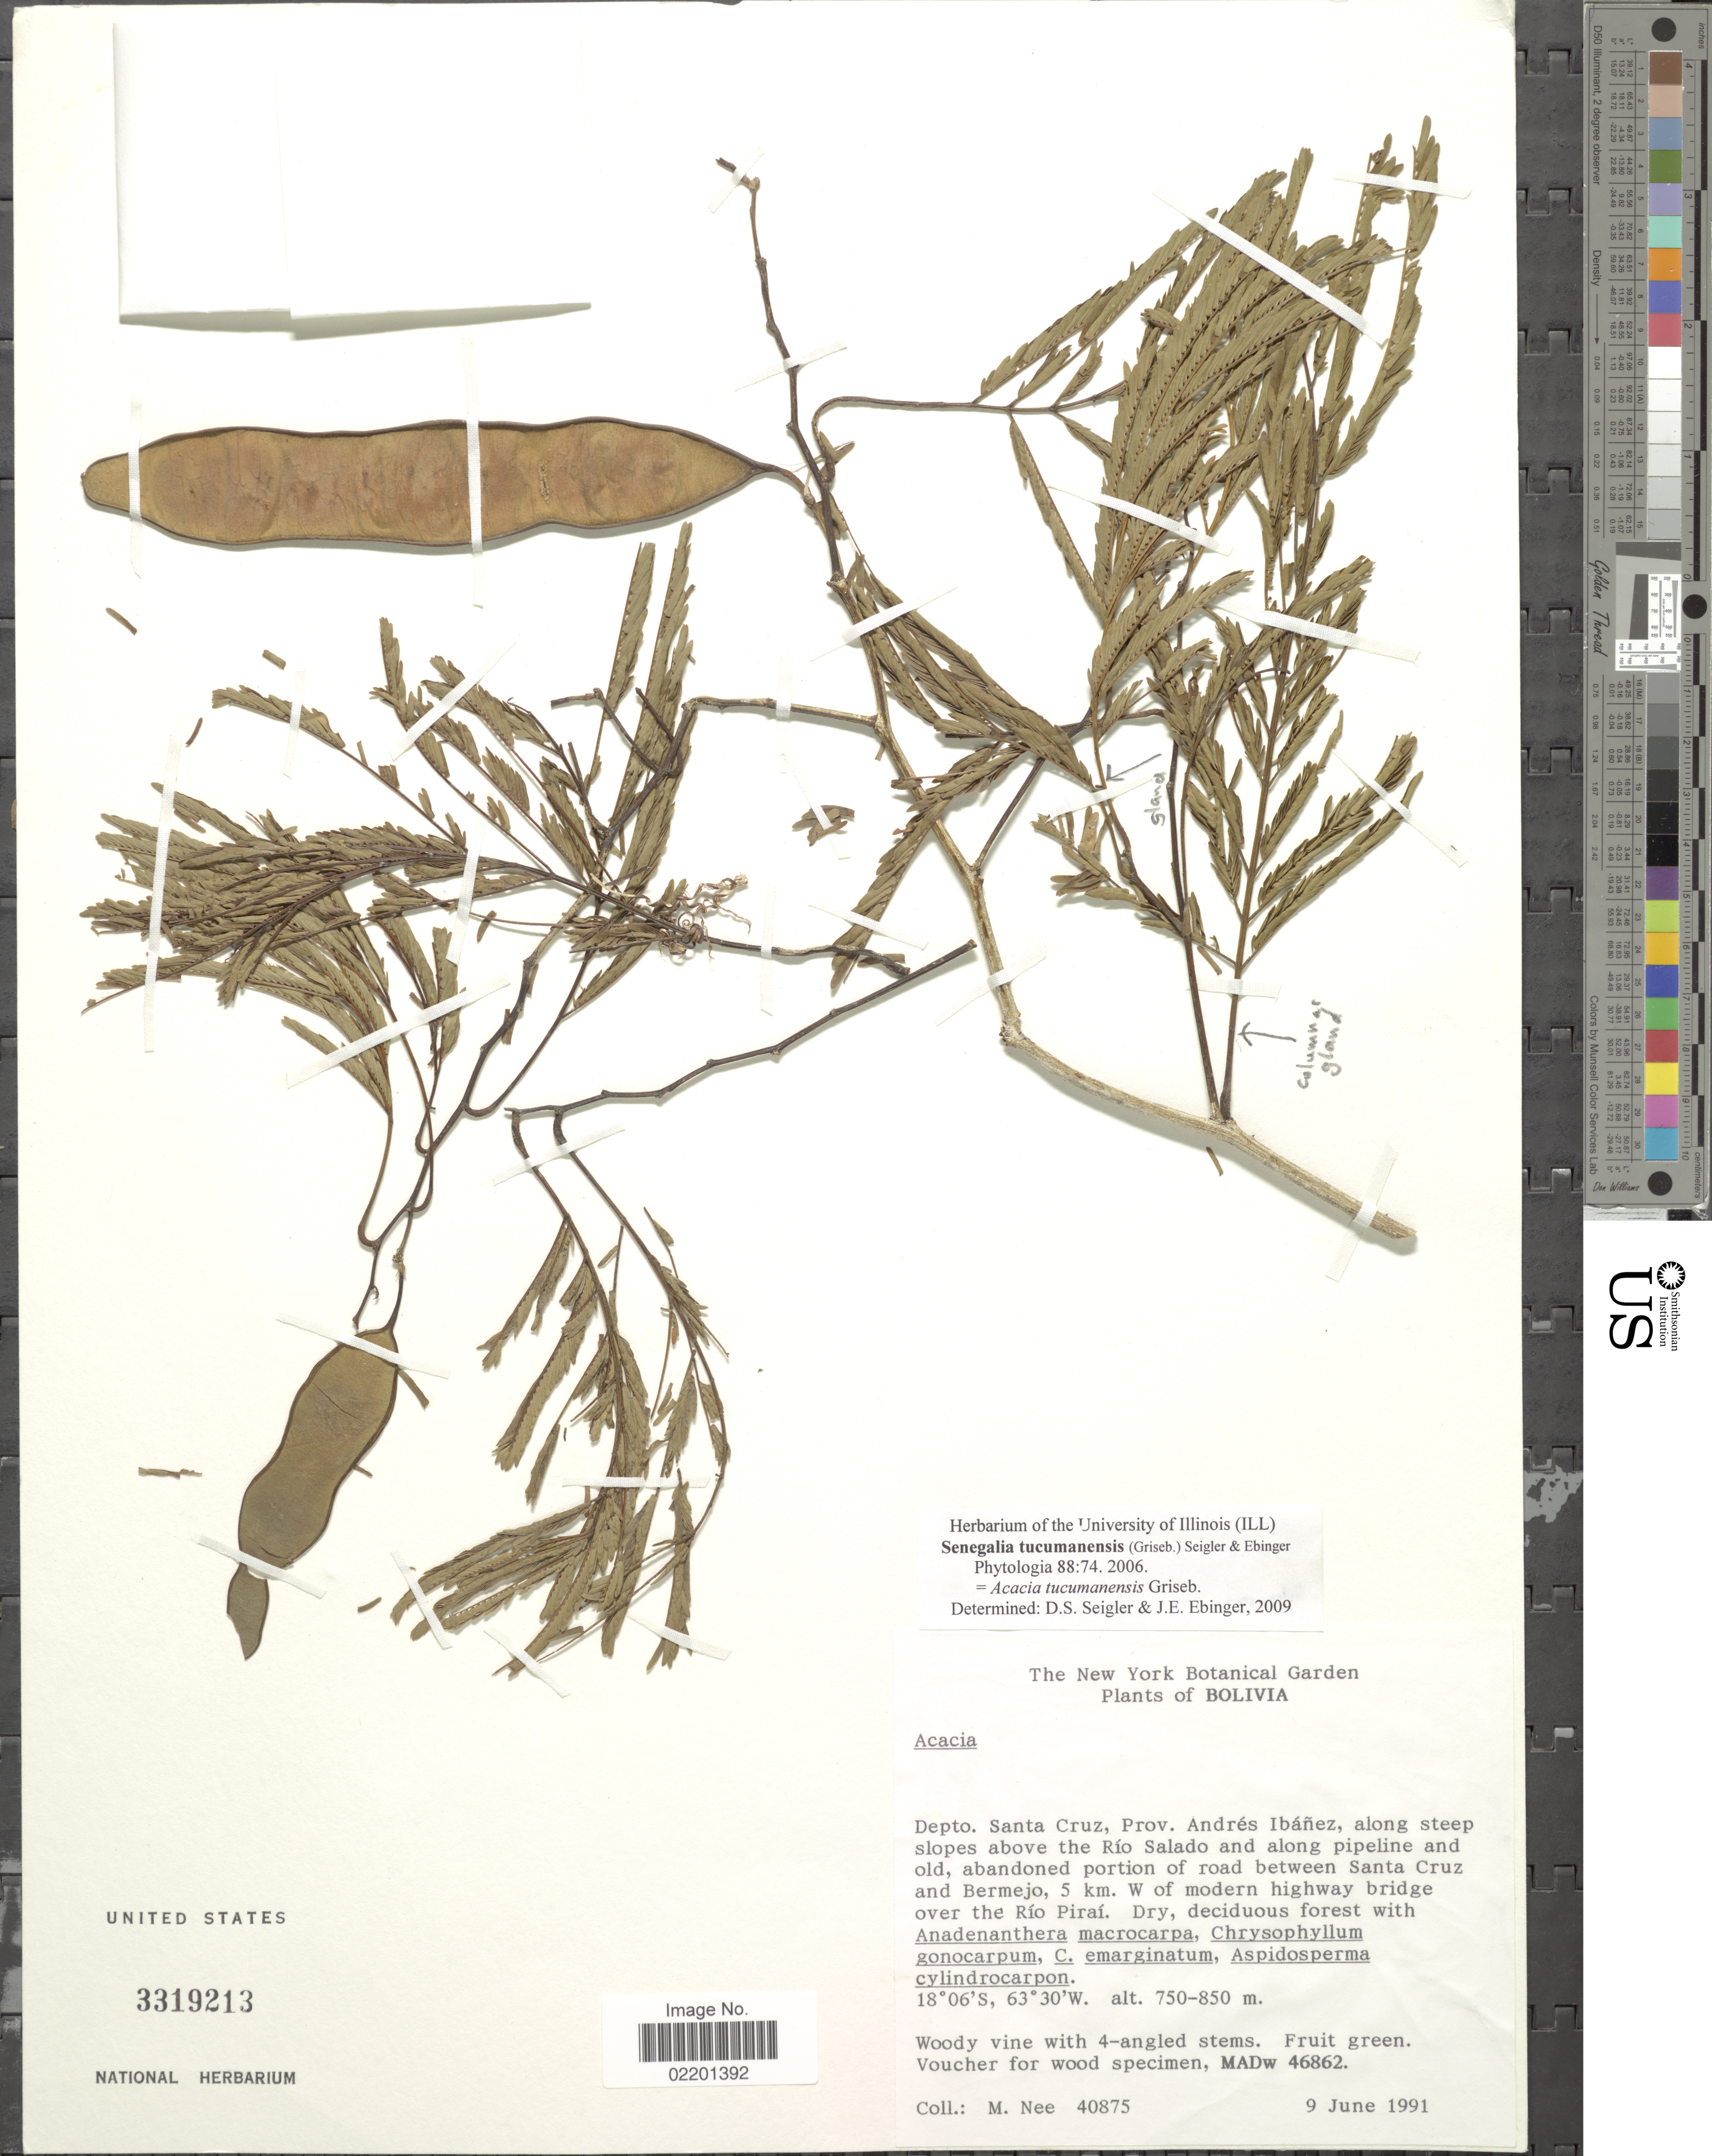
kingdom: Plantae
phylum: Tracheophyta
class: Magnoliopsida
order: Fabales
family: Fabaceae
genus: Senegalia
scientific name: Senegalia tucumanensis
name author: (Griseb.) Seigler & Ebinger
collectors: M. Nee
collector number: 40875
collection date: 1991-06-09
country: Bolivia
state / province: Santa Cruz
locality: Depto. Santa Cruz, Prov. Andres Ibanez, along steep slopes above the Rio Salado nd along pipeline and old, abandoned portion of roaf between Santa Cruz and Bermejo, 5 km. W. of modern highway bridge over the Rio Pirai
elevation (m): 750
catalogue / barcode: US 3319213